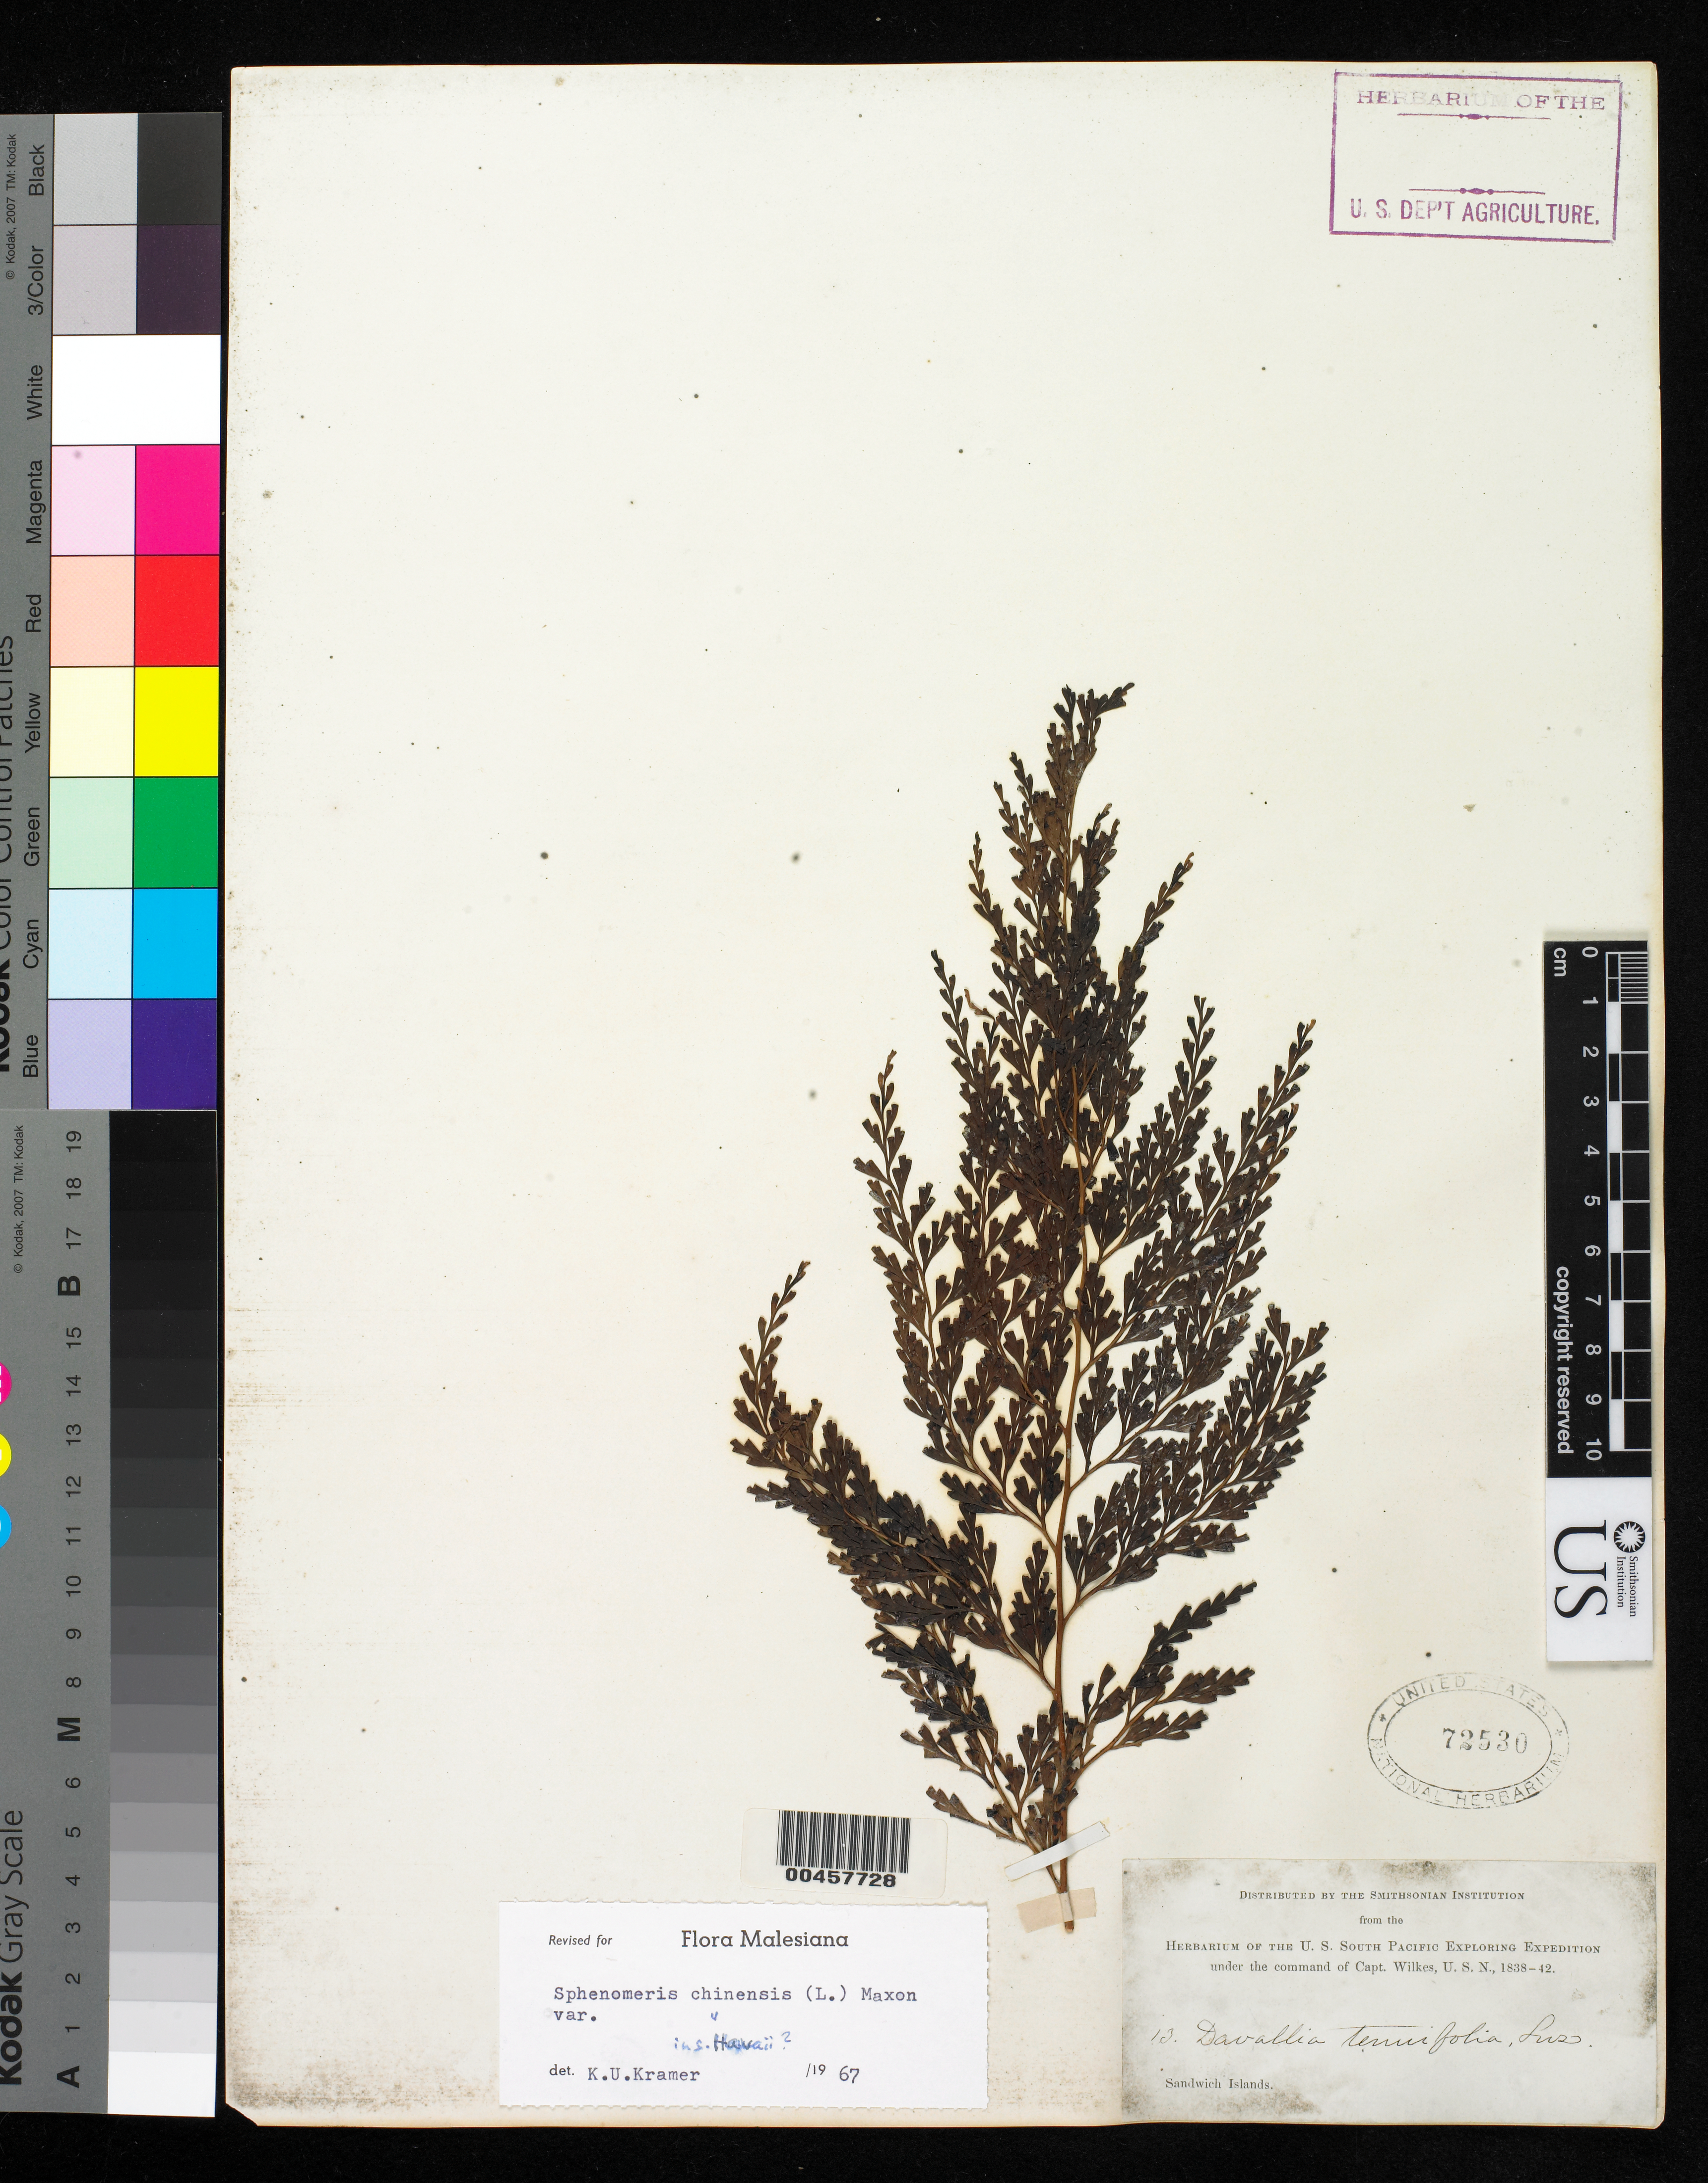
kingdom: Plantae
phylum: Tracheophyta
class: Polypodiopsida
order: Polypodiales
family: Lindsaeaceae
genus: Sphenomeris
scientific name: Sphenomeris chinensis var. chinensis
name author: (L.) Maxon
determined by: Kramer, K. U.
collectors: Wilkes Explor. Exped.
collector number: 13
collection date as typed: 1838 to -- --- 1842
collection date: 1838/1842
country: United States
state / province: Hawaii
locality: Sandwich Islands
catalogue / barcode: US 72530